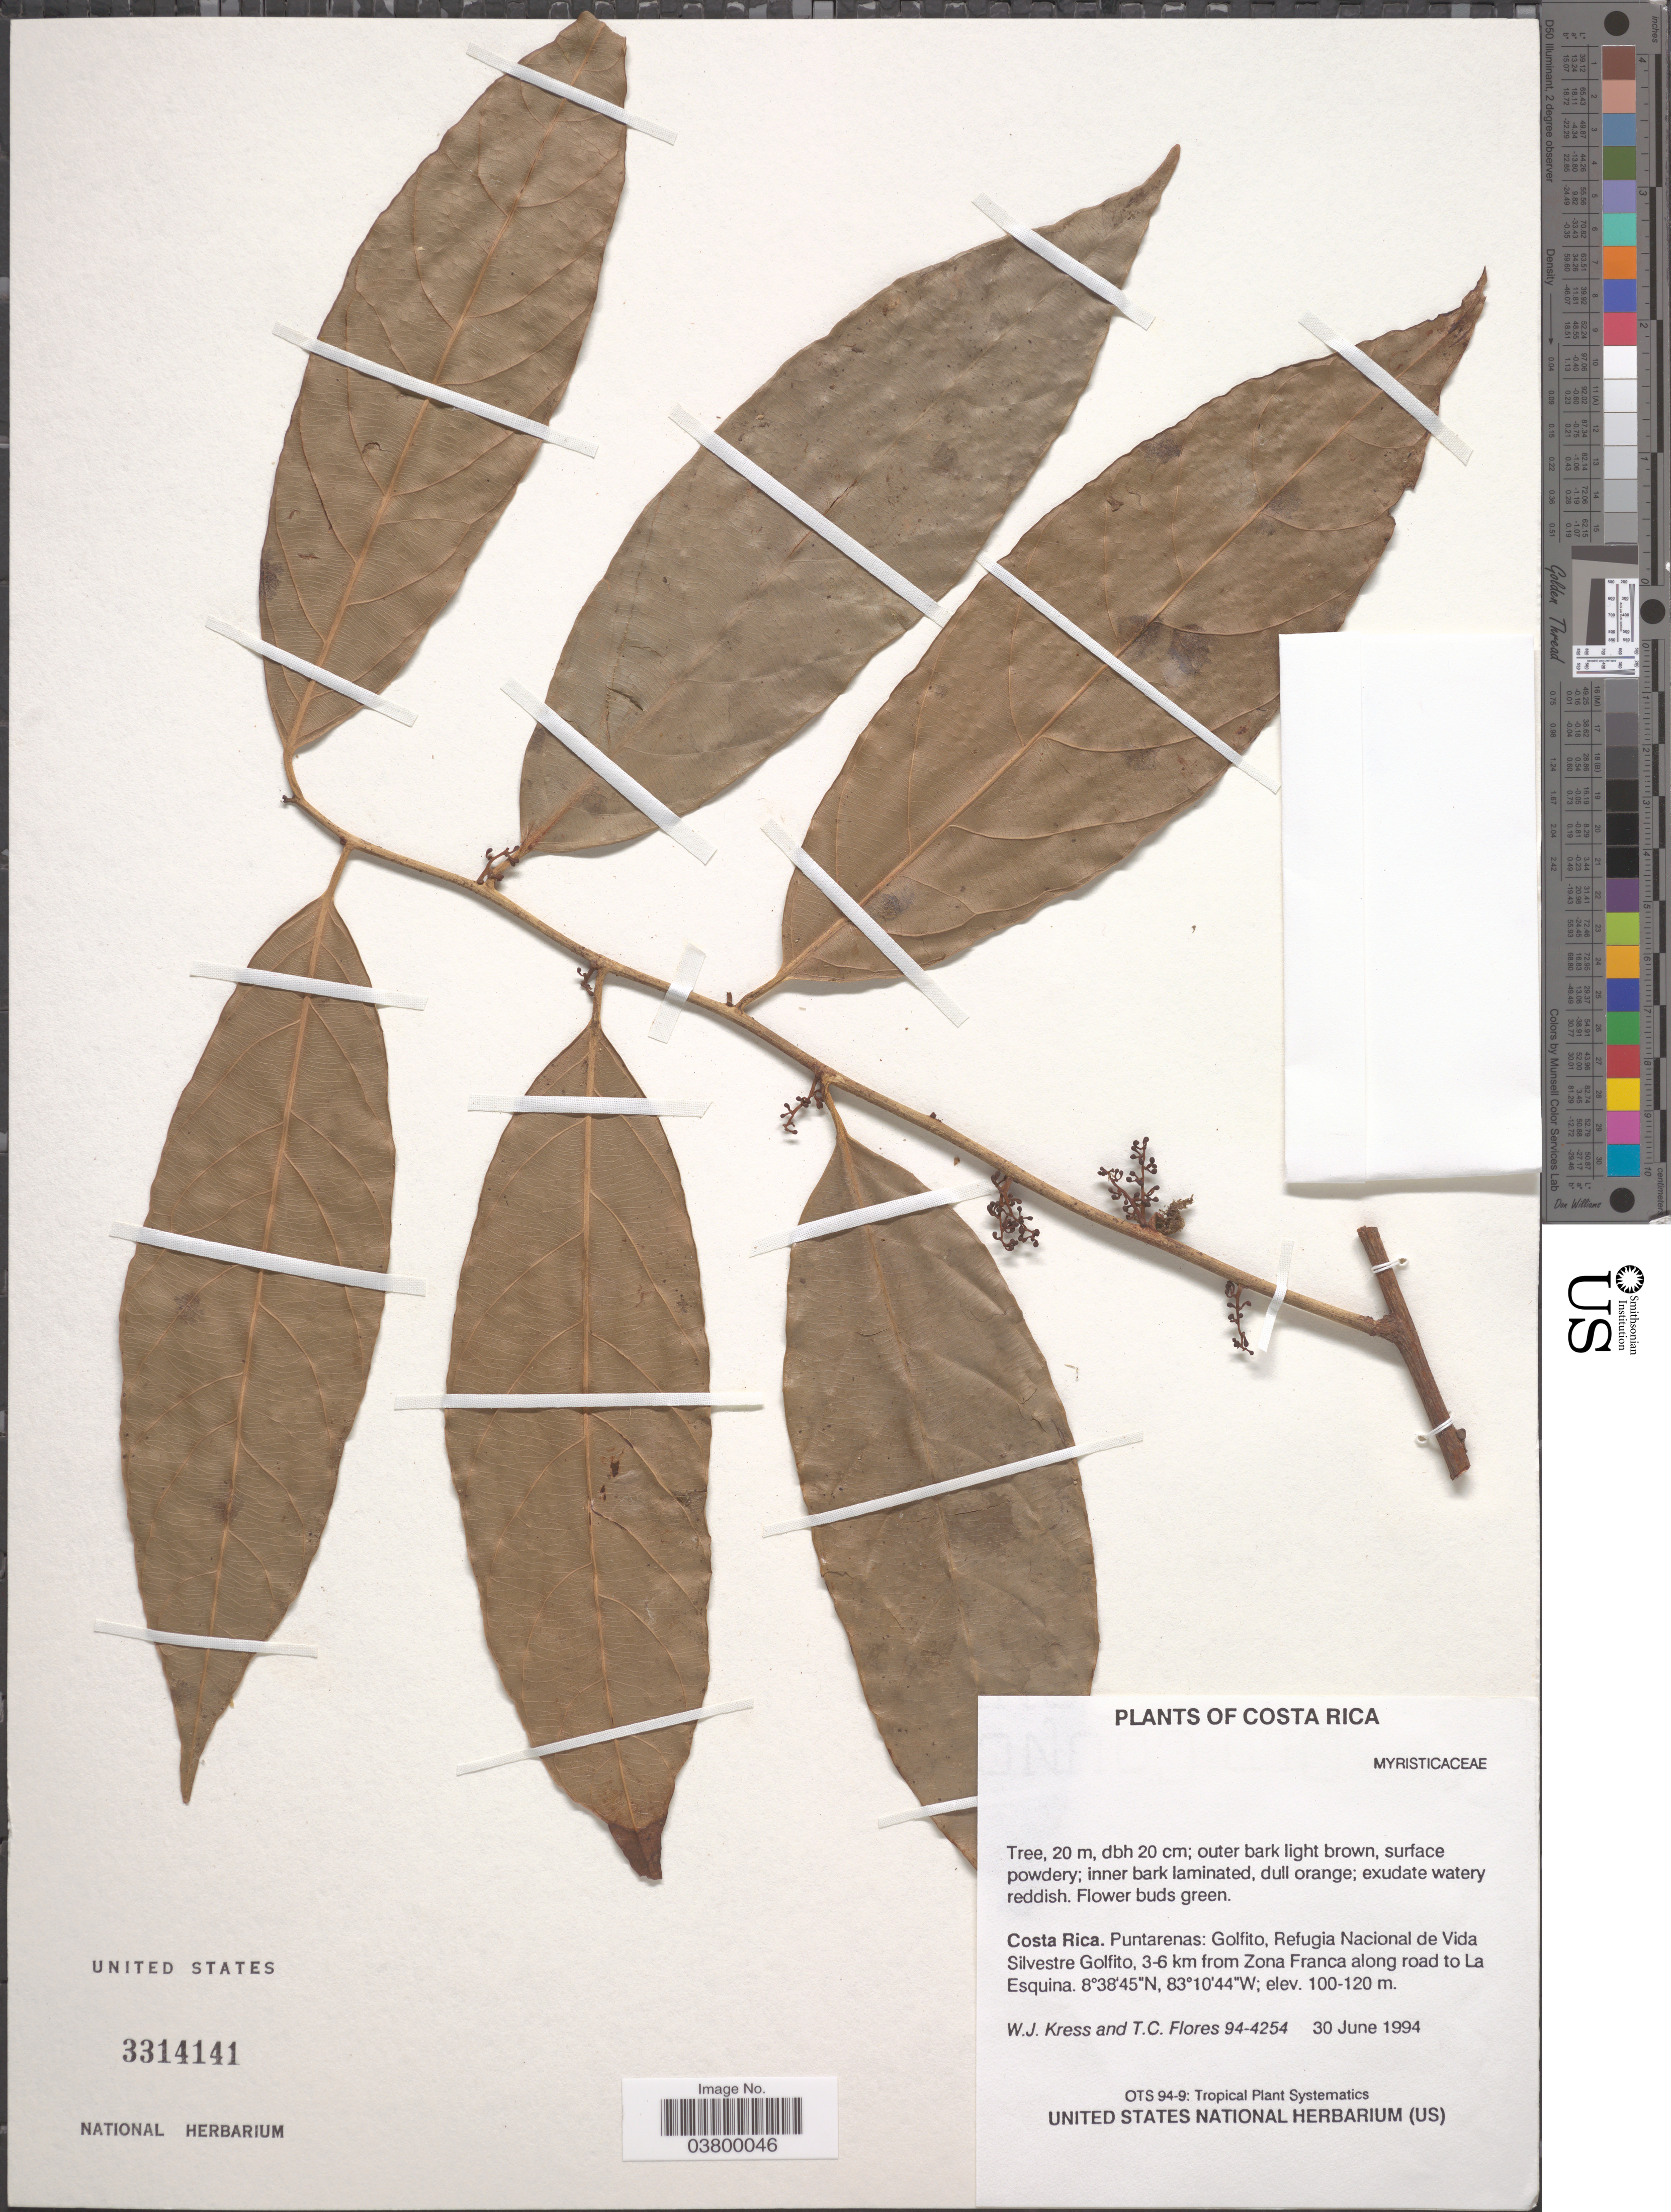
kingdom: Plantae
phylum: Tracheophyta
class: Magnoliopsida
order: Magnoliales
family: Myristicaceae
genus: Compsoneura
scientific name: Compsoneura sprucei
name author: (A. DC.) Warb.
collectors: W. J. Kress & T. C. Flores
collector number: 94-4254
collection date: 1994-06-30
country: Costa Rica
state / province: Puntarenas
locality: Golfito, Refugia Nacional de Vida Silvestre Golfito, 3-6 km from Zona Franca along road to La Esquina.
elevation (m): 100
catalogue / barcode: US 3314141